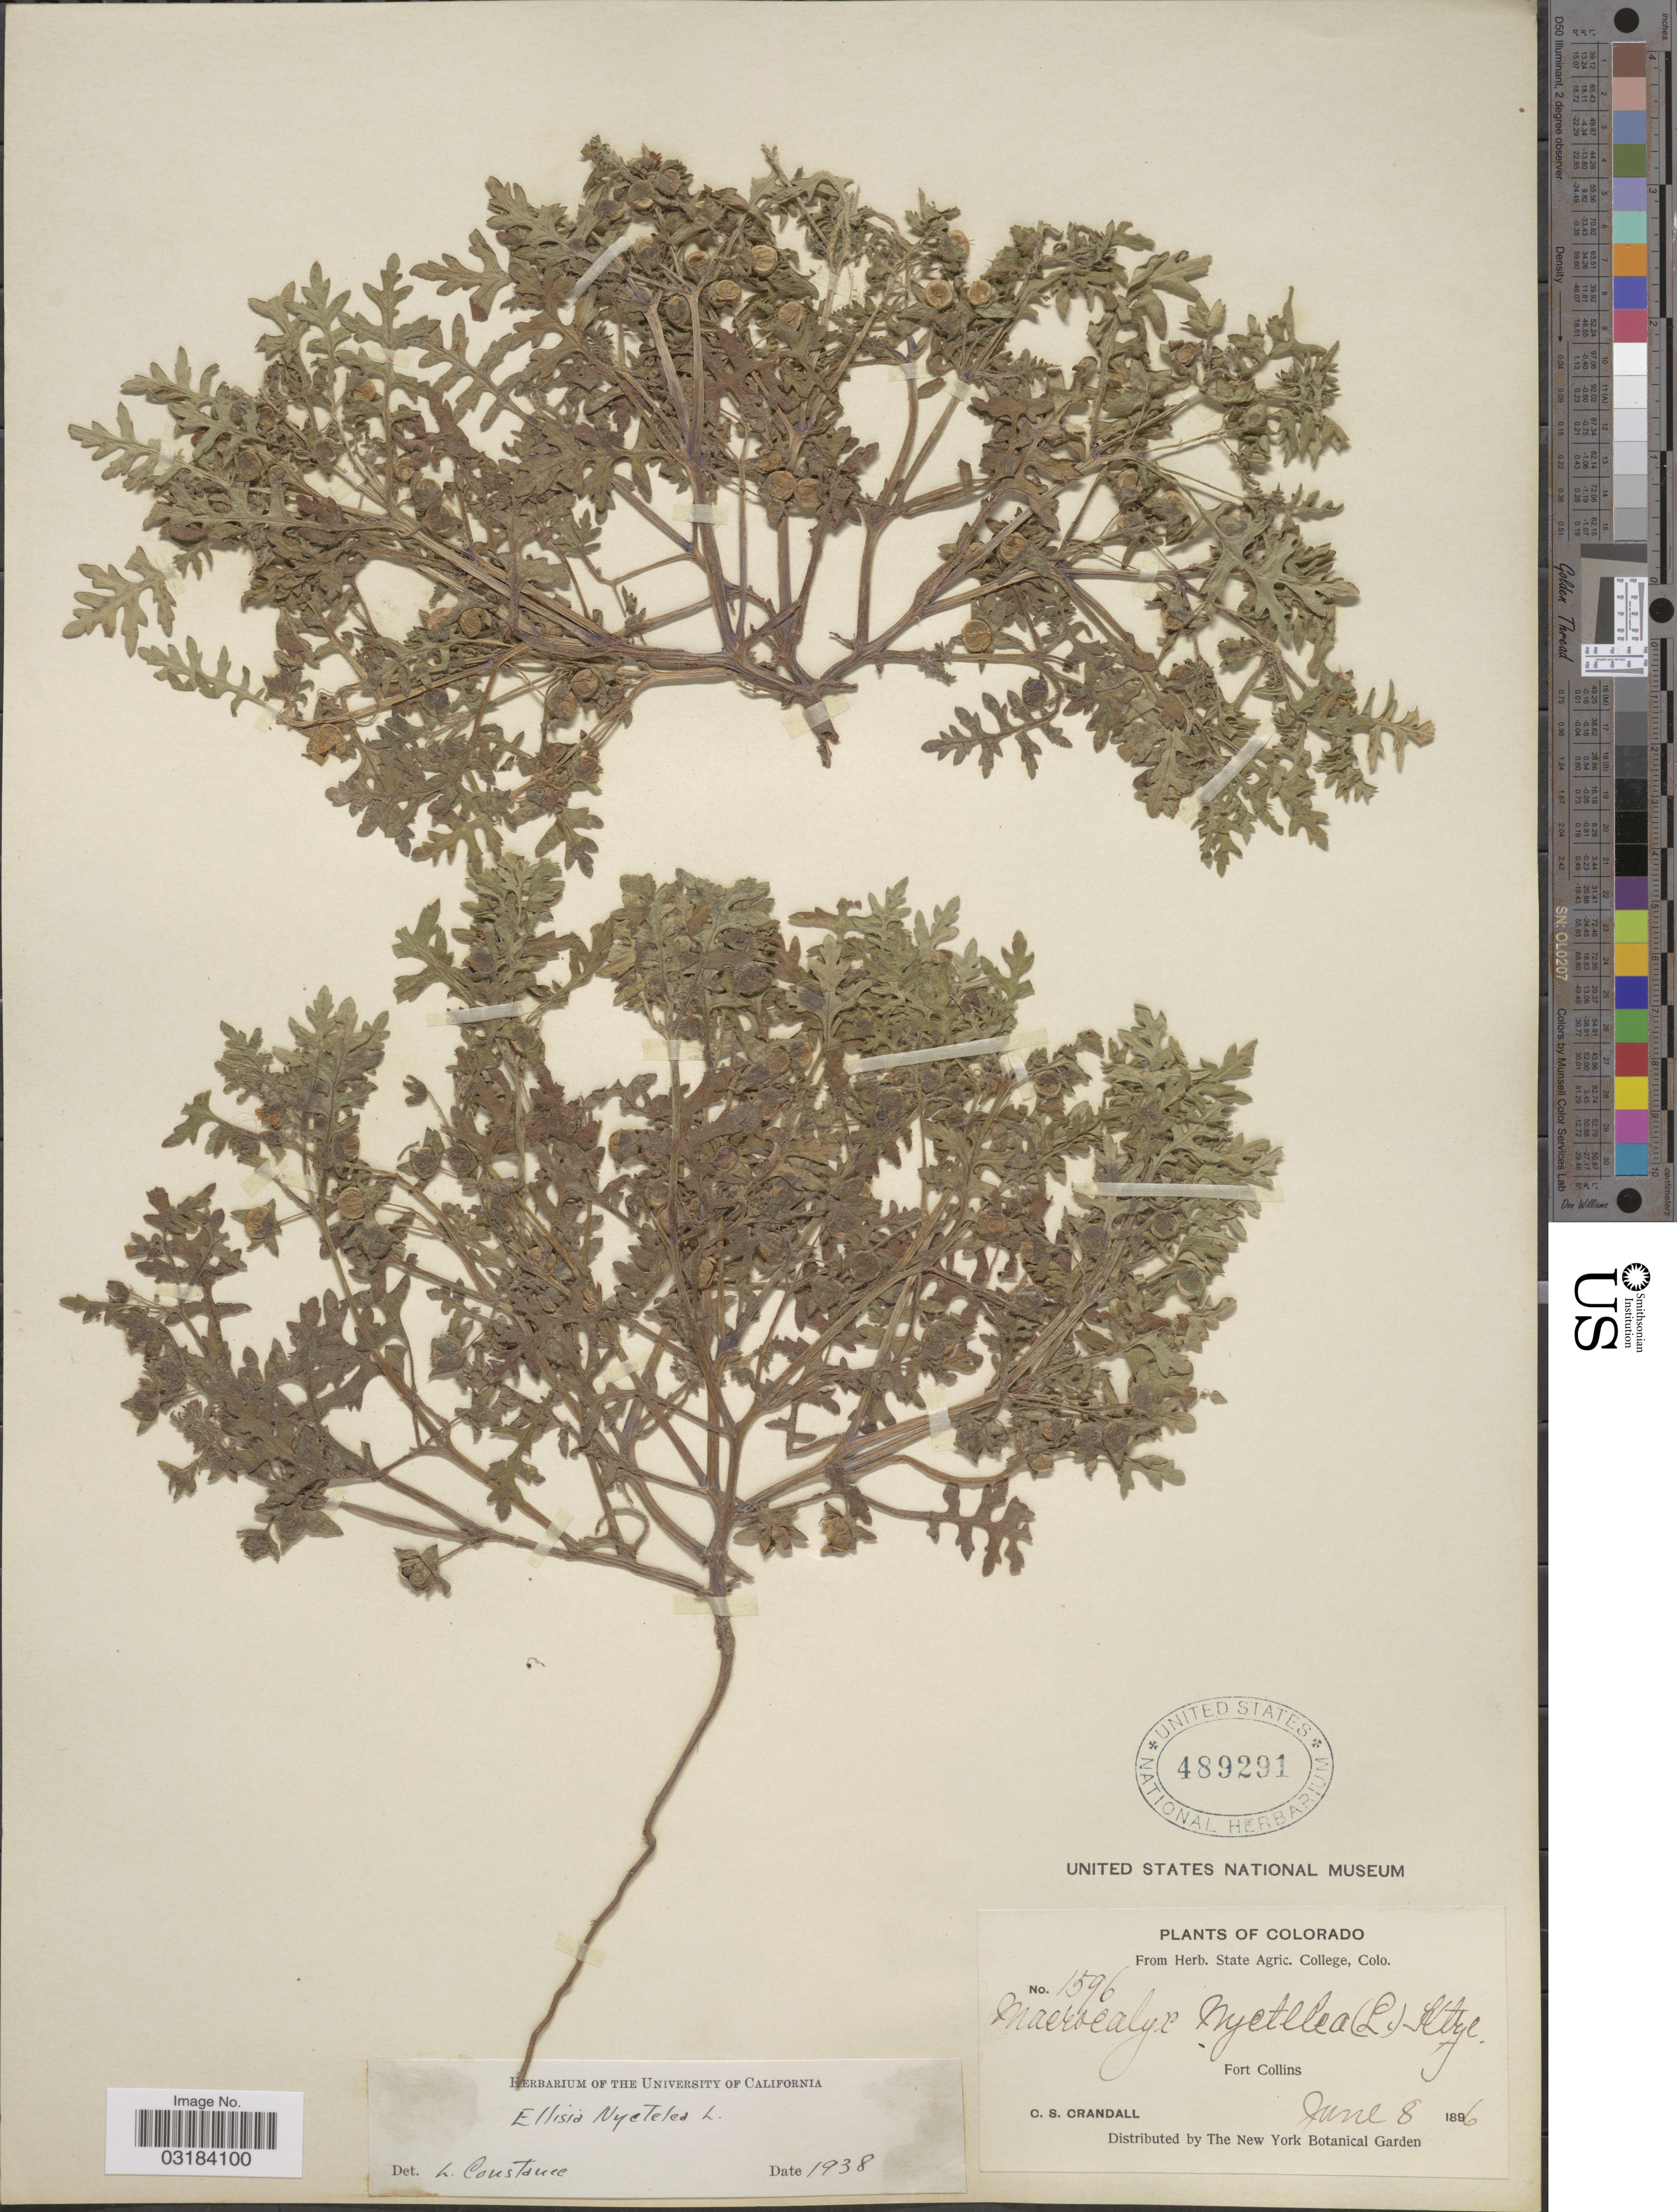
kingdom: Plantae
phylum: Tracheophyta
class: Magnoliopsida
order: Boraginales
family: Hydrophyllaceae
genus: Ellisia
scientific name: Ellisia nyctelea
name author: L.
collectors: C. Crandall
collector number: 1596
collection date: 1896-06-08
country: United States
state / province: Colorado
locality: Fort Collins.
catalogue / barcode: US 489291